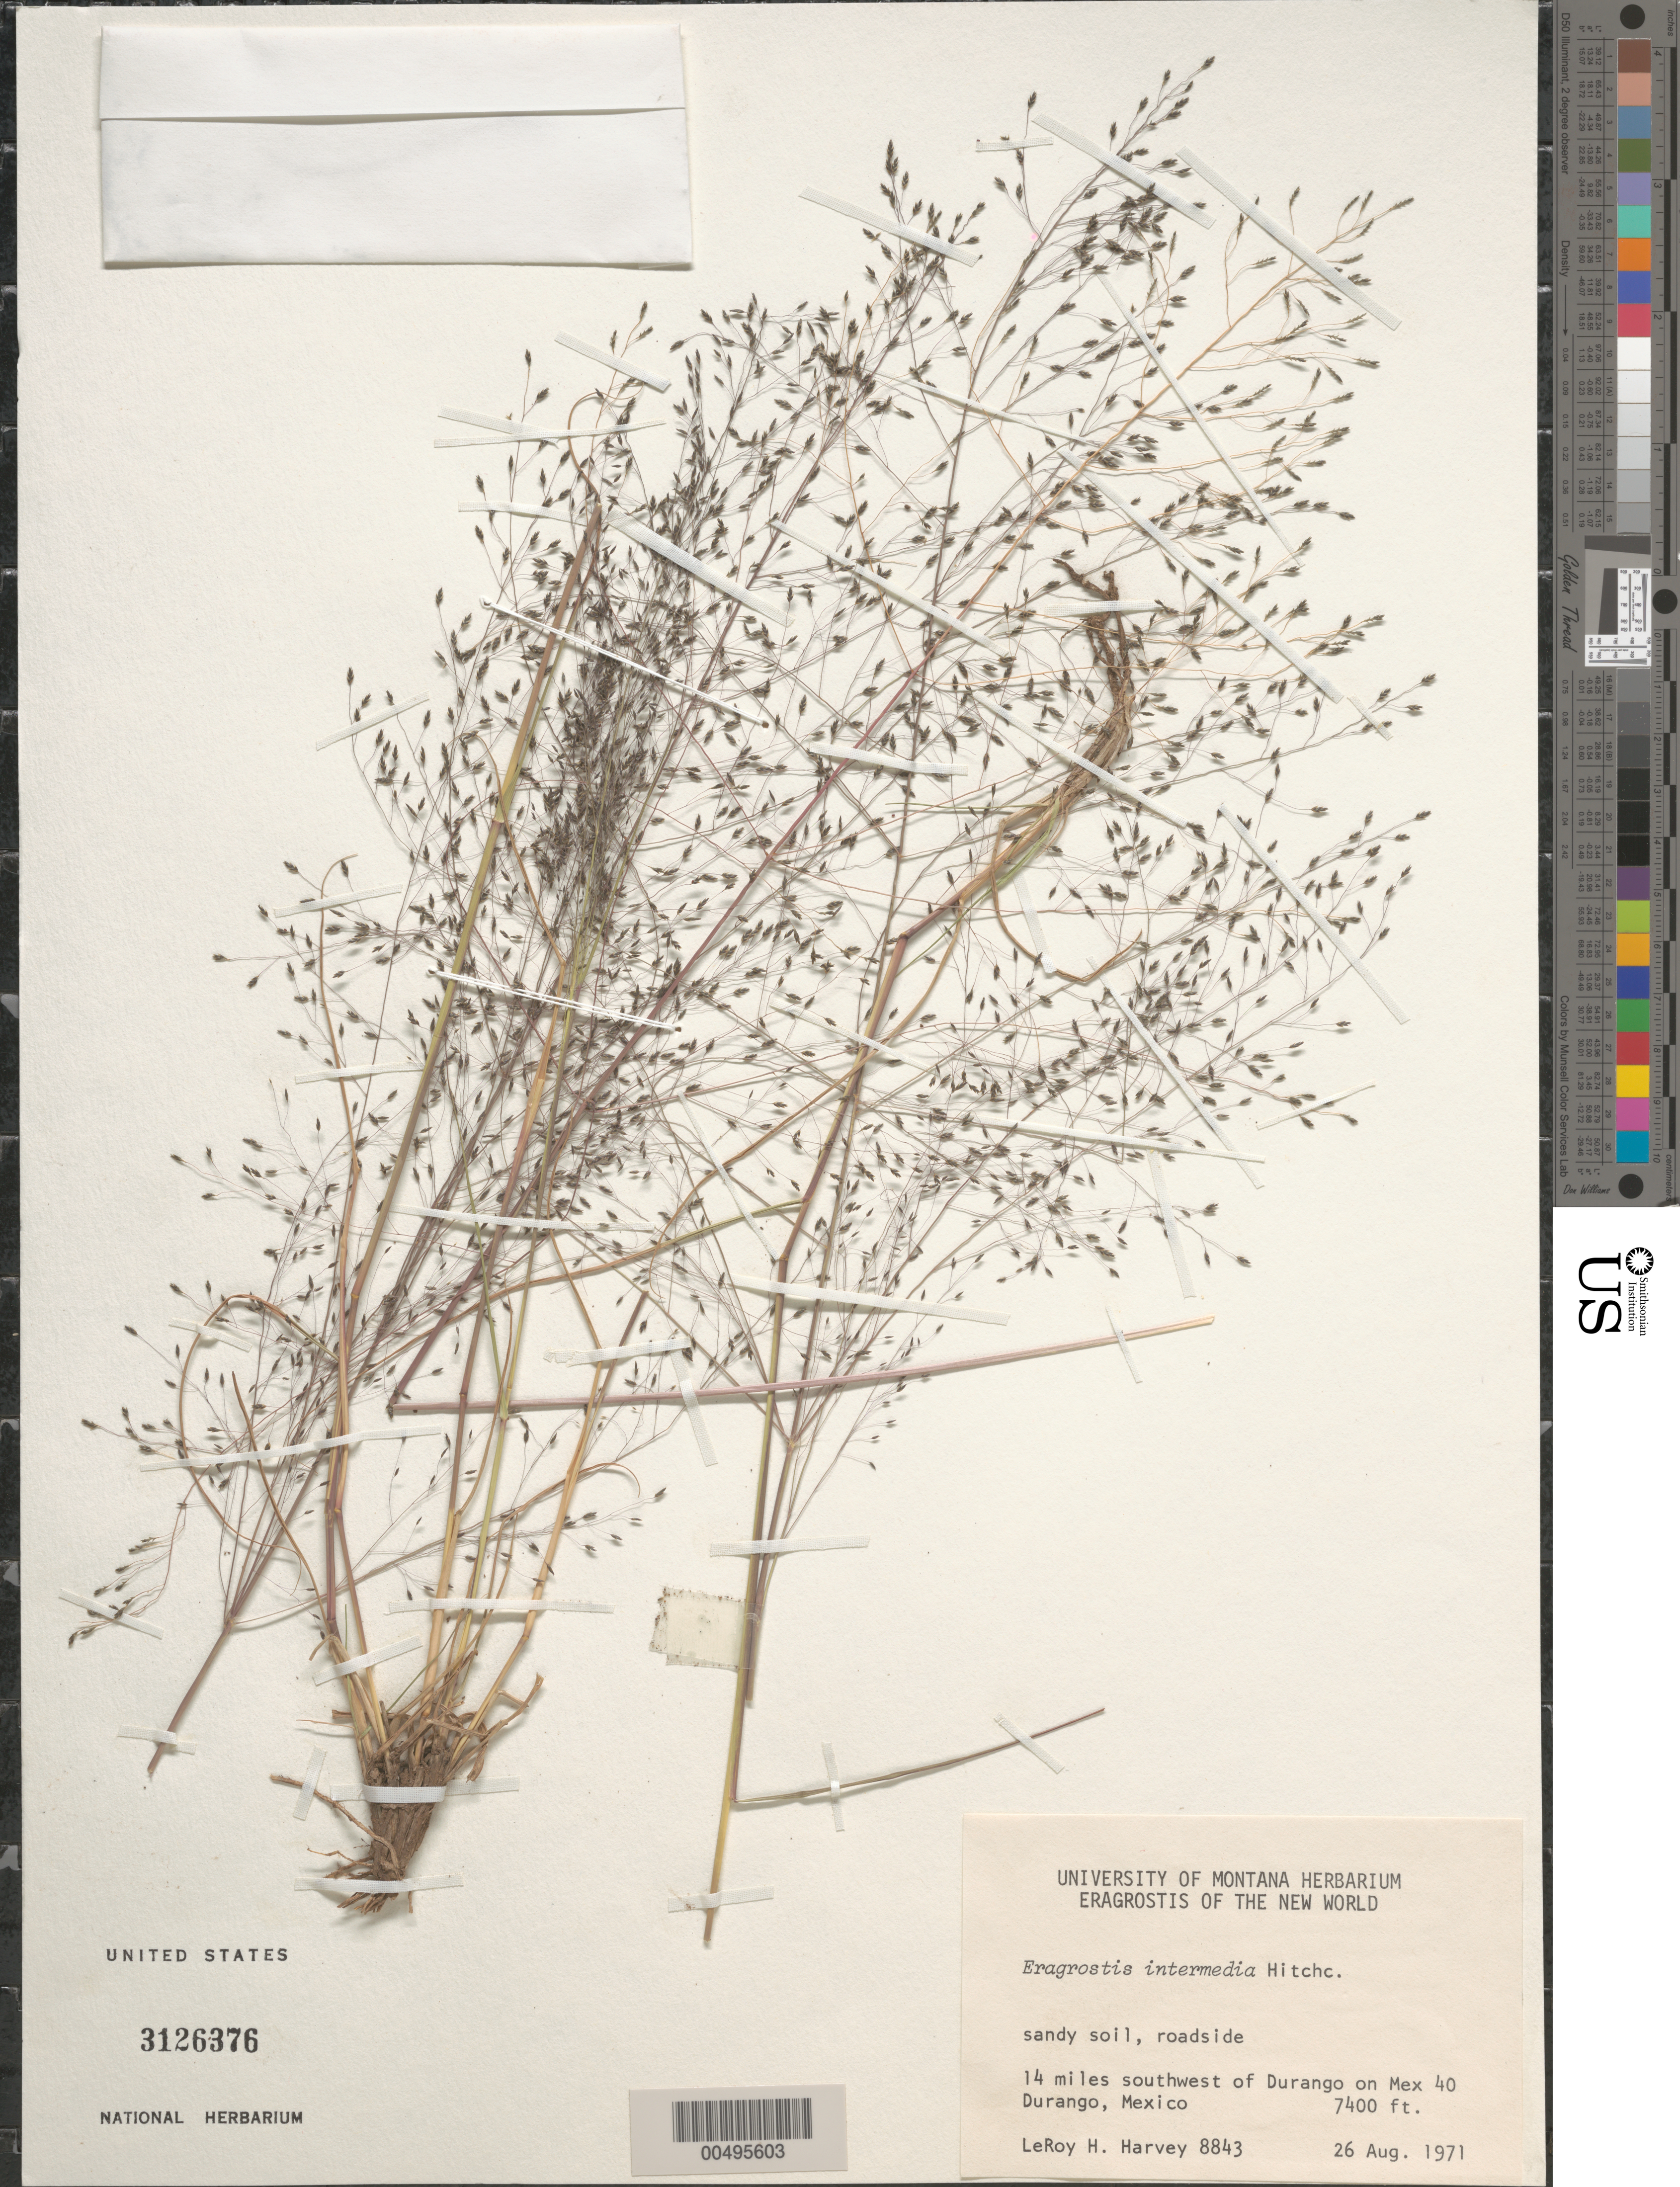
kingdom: Plantae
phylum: Tracheophyta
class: Liliopsida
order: Poales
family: Poaceae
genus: Eragrostis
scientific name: Eragrostis intermedia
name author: Hitchc.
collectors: L. H. Harvey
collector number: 8843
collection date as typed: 26 Aug 1971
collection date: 1971-08-26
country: Mexico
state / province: Durango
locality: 14 mi SW of Durango on Mex 40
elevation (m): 2256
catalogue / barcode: US 3126376